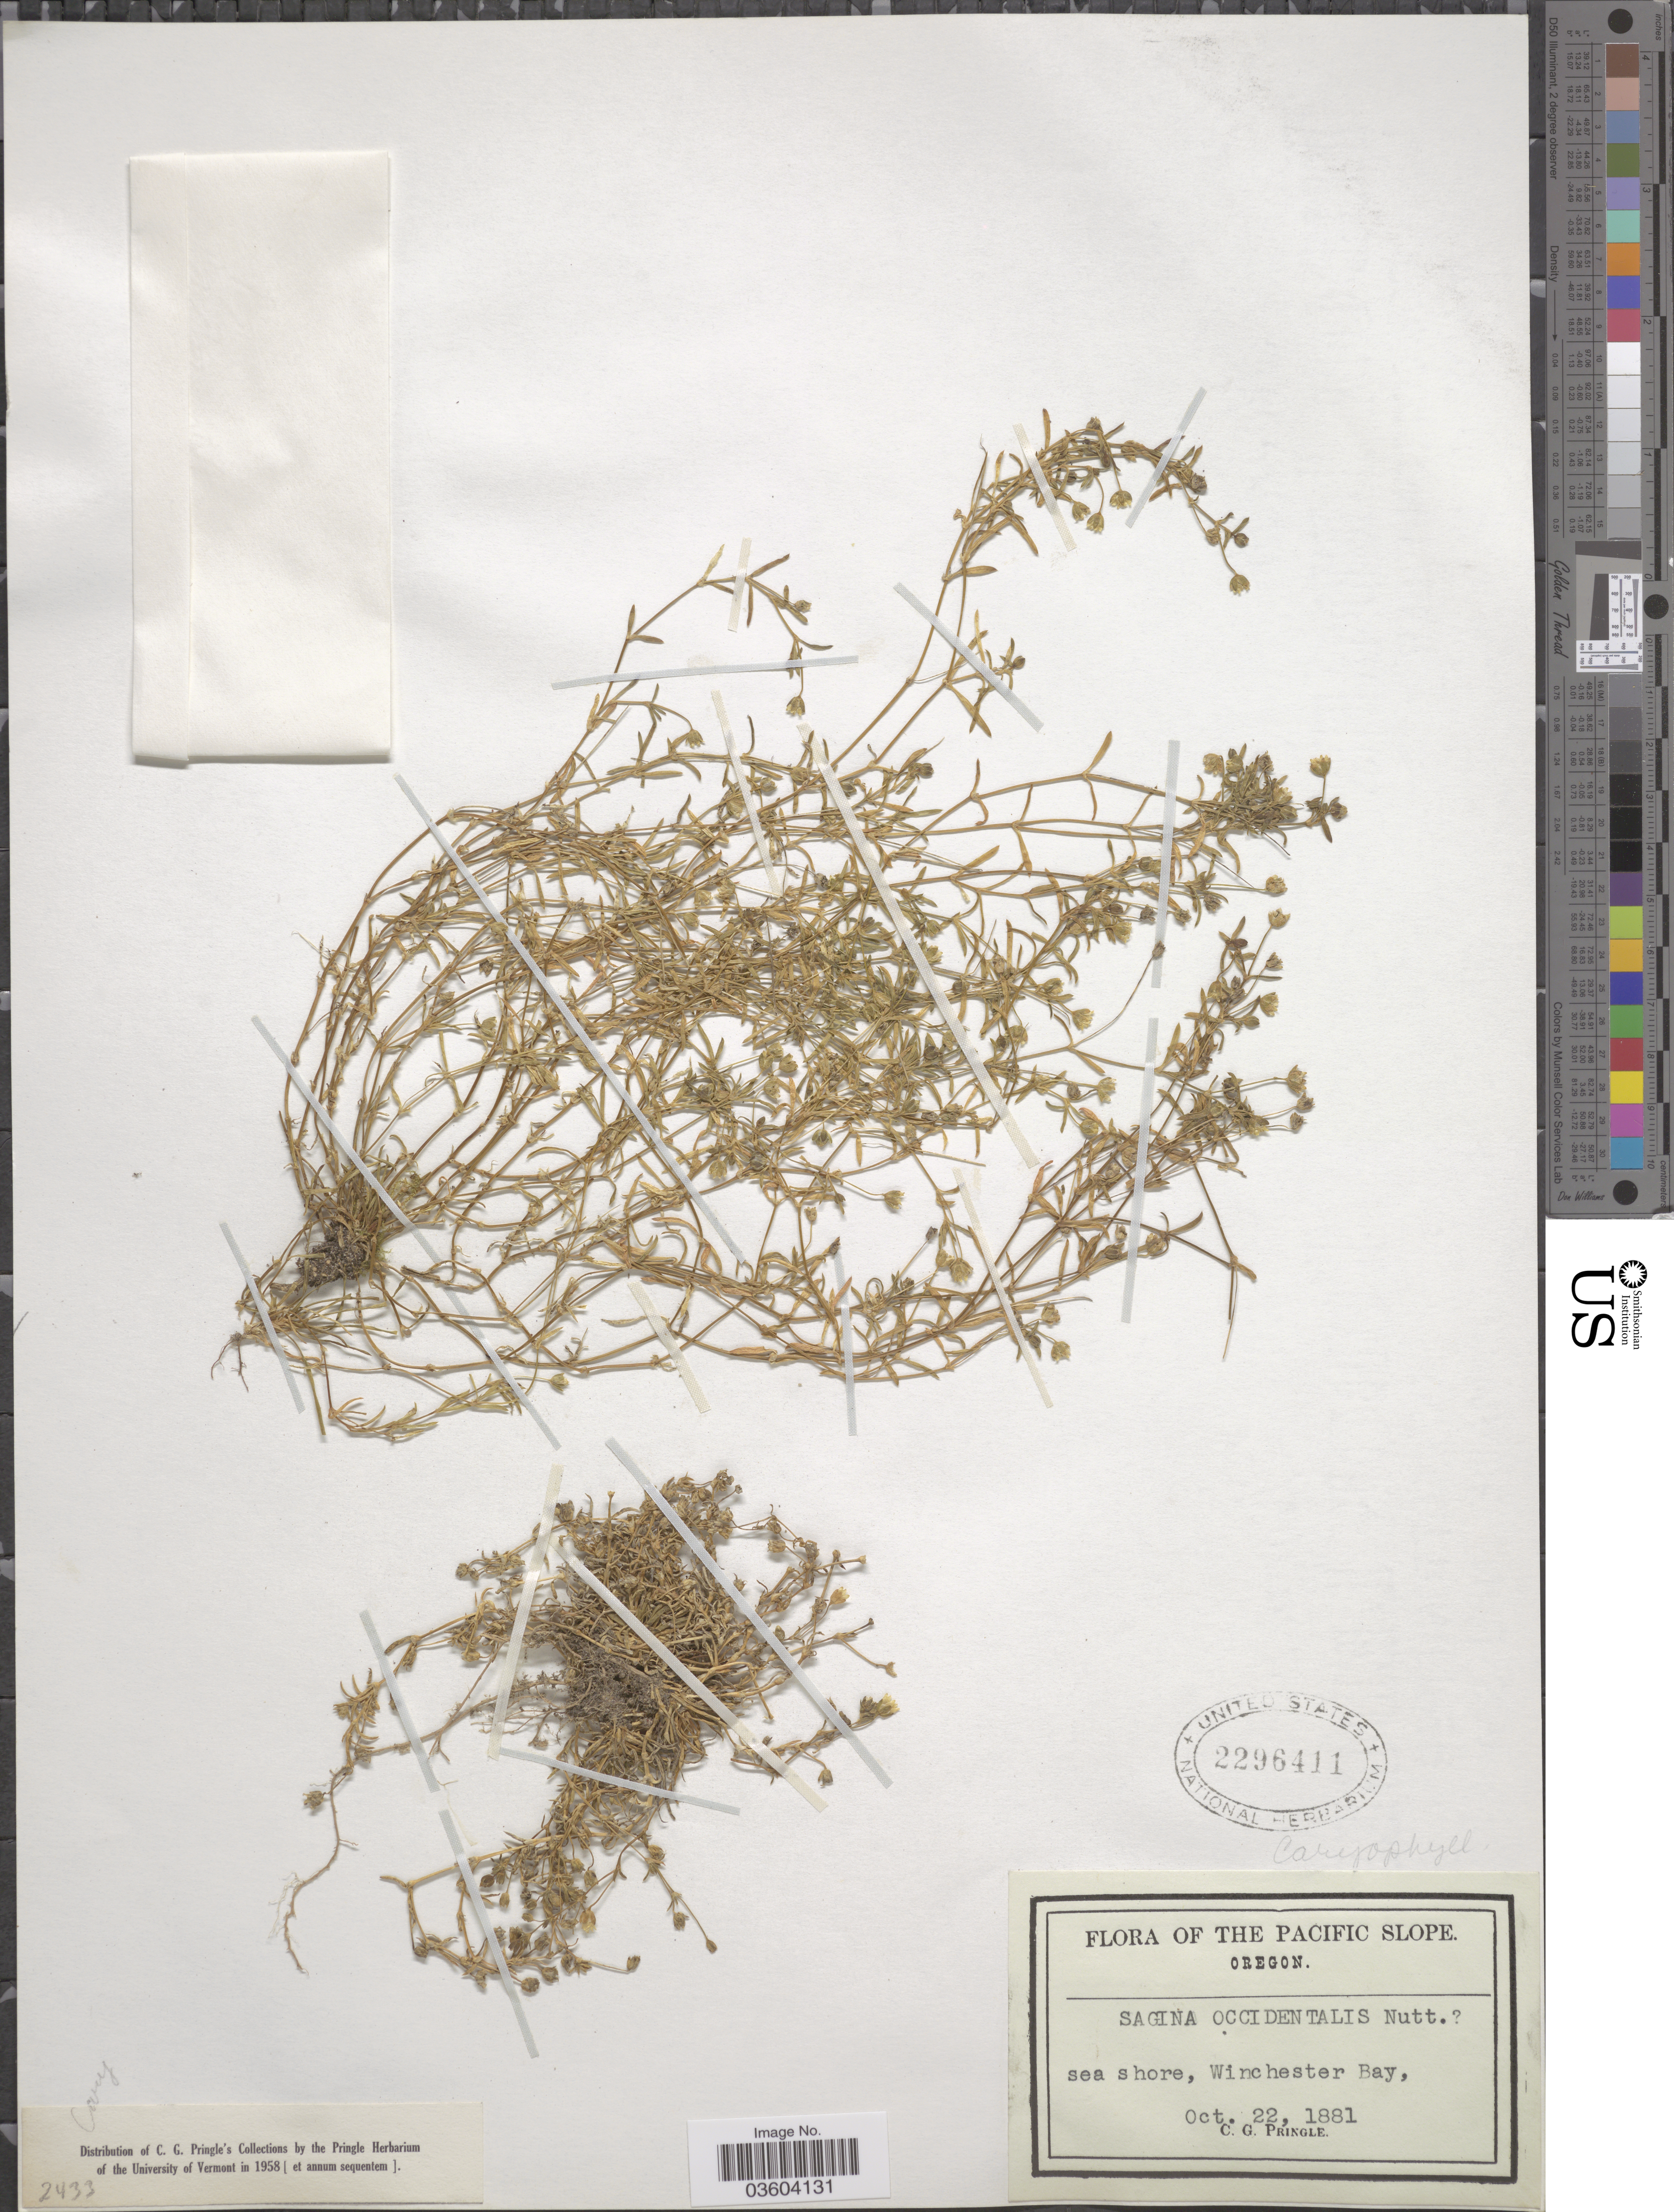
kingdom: Plantae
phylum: Tracheophyta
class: Magnoliopsida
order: Caryophyllales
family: Caryophyllaceae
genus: Sagina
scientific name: Sagina occidentalis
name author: S. Watson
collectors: C. G. Pringle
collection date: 1881-10-22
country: United States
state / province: Oregon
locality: The Pacific Slope. Sea shore, Winchester Bay.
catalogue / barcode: US 2296411